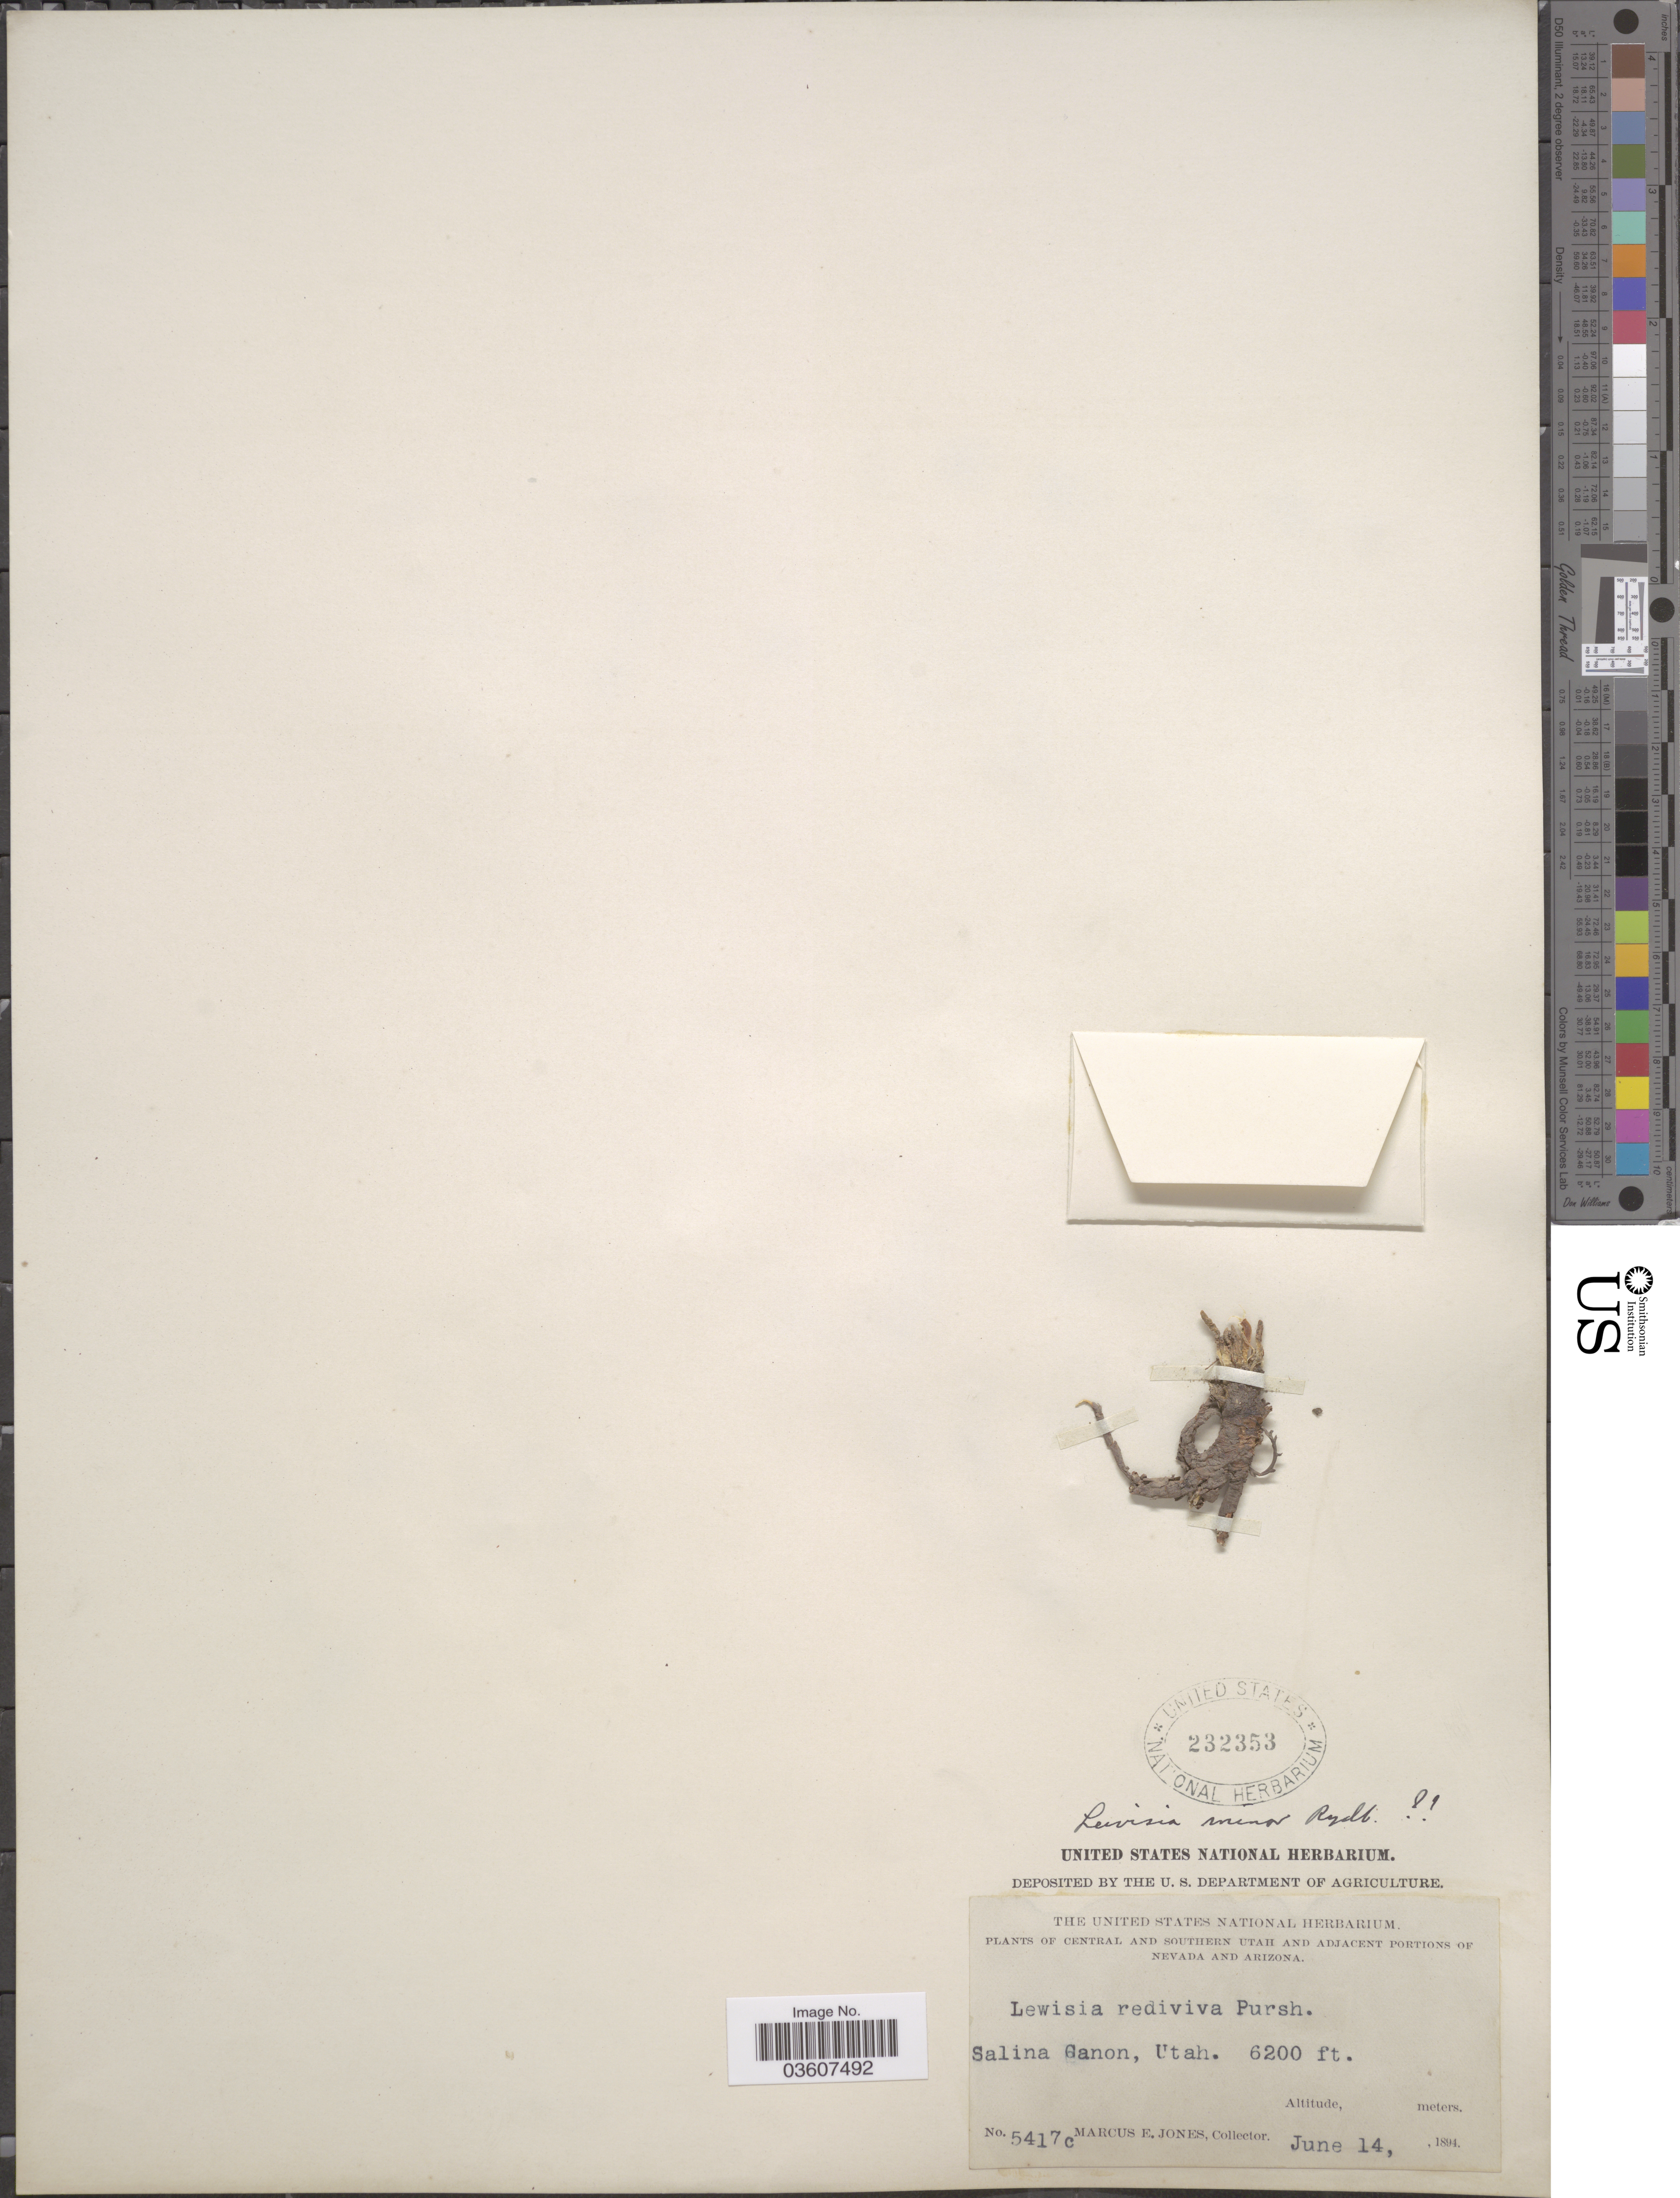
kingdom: Plantae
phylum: Tracheophyta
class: Magnoliopsida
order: Caryophyllales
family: Montiaceae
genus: Lewisia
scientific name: Lewisia rediviva var. minor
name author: (Rydb.) Munz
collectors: M. E. Jones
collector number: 5417c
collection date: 1894-06-14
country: United States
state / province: Utah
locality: Central and Southern Utah. Salina Canon.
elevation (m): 1890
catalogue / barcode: US 232353